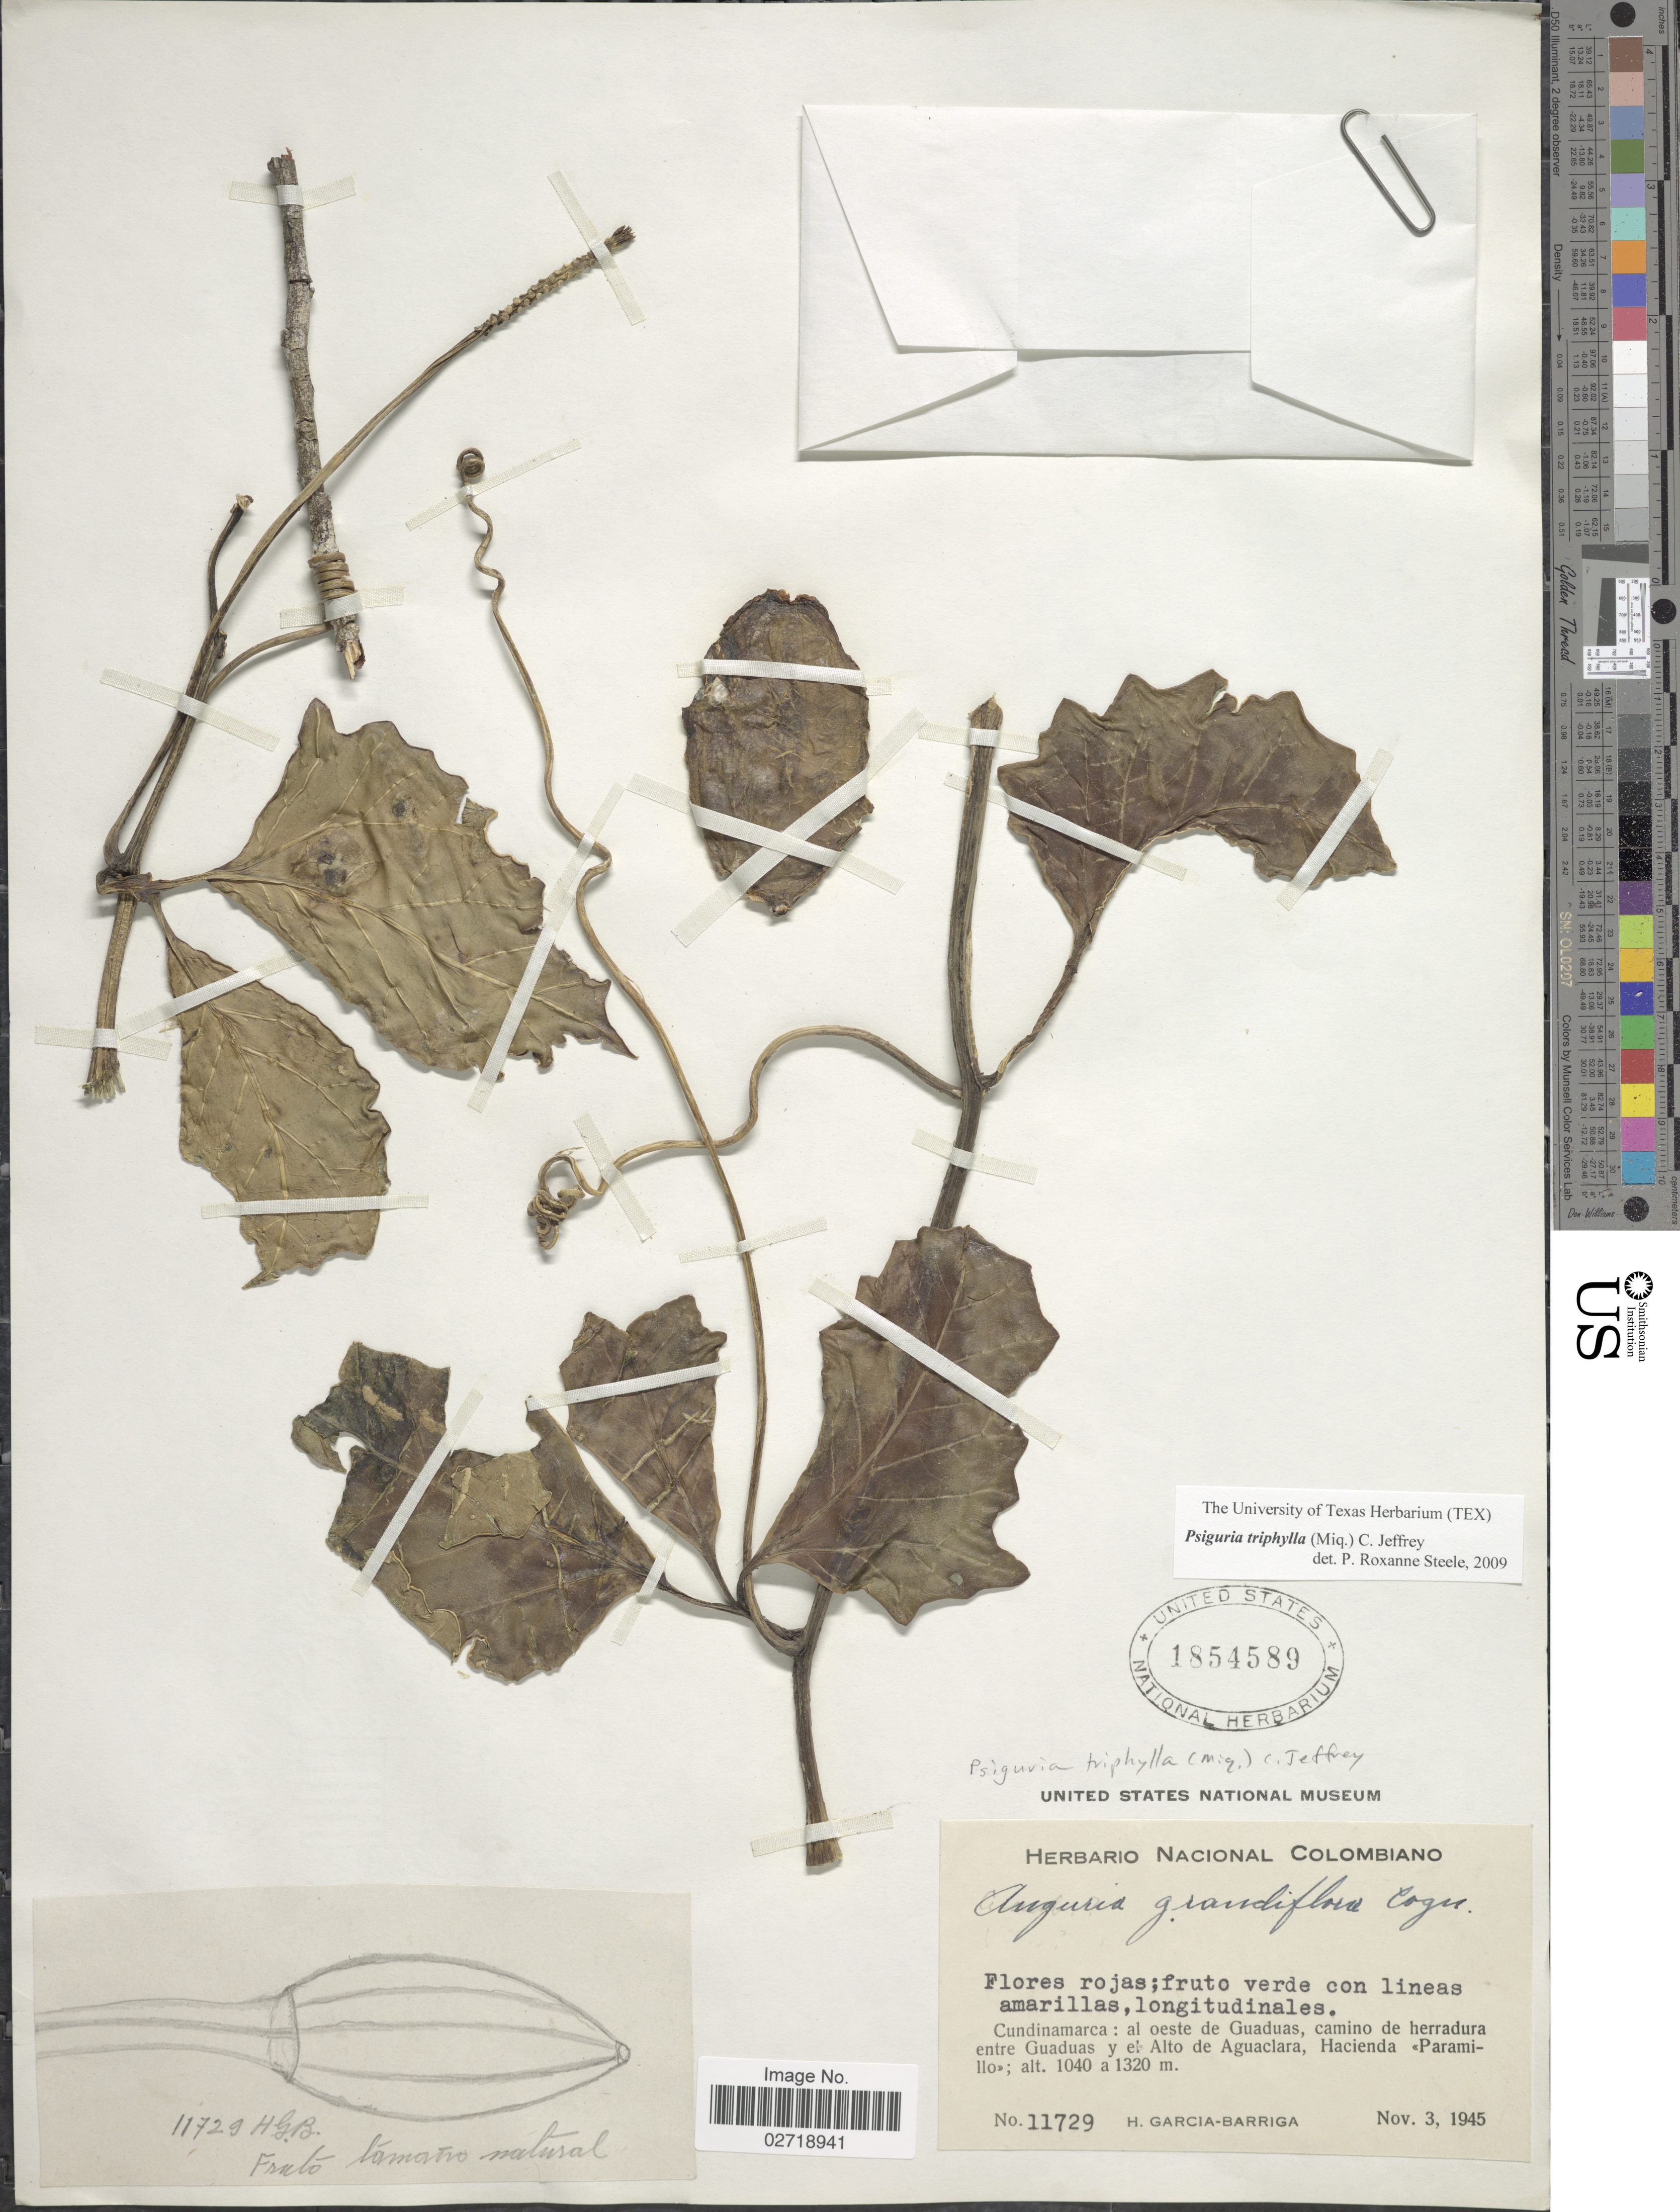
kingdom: Plantae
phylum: Tracheophyta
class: Magnoliopsida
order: Cucurbitales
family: Cucurbitaceae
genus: Psiguria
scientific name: Psiguria triphylla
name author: (Miq.) C. Jeffrey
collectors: H. García Barriga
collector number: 11729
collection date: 1945-11-03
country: Colombia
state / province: Cundinamarca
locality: Al oeste de Guaduas, camino de herradura entre Guaduas y el Alto de Aguaclara, Hacienda <<Paramillo>>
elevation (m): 1040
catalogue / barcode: US 1854589